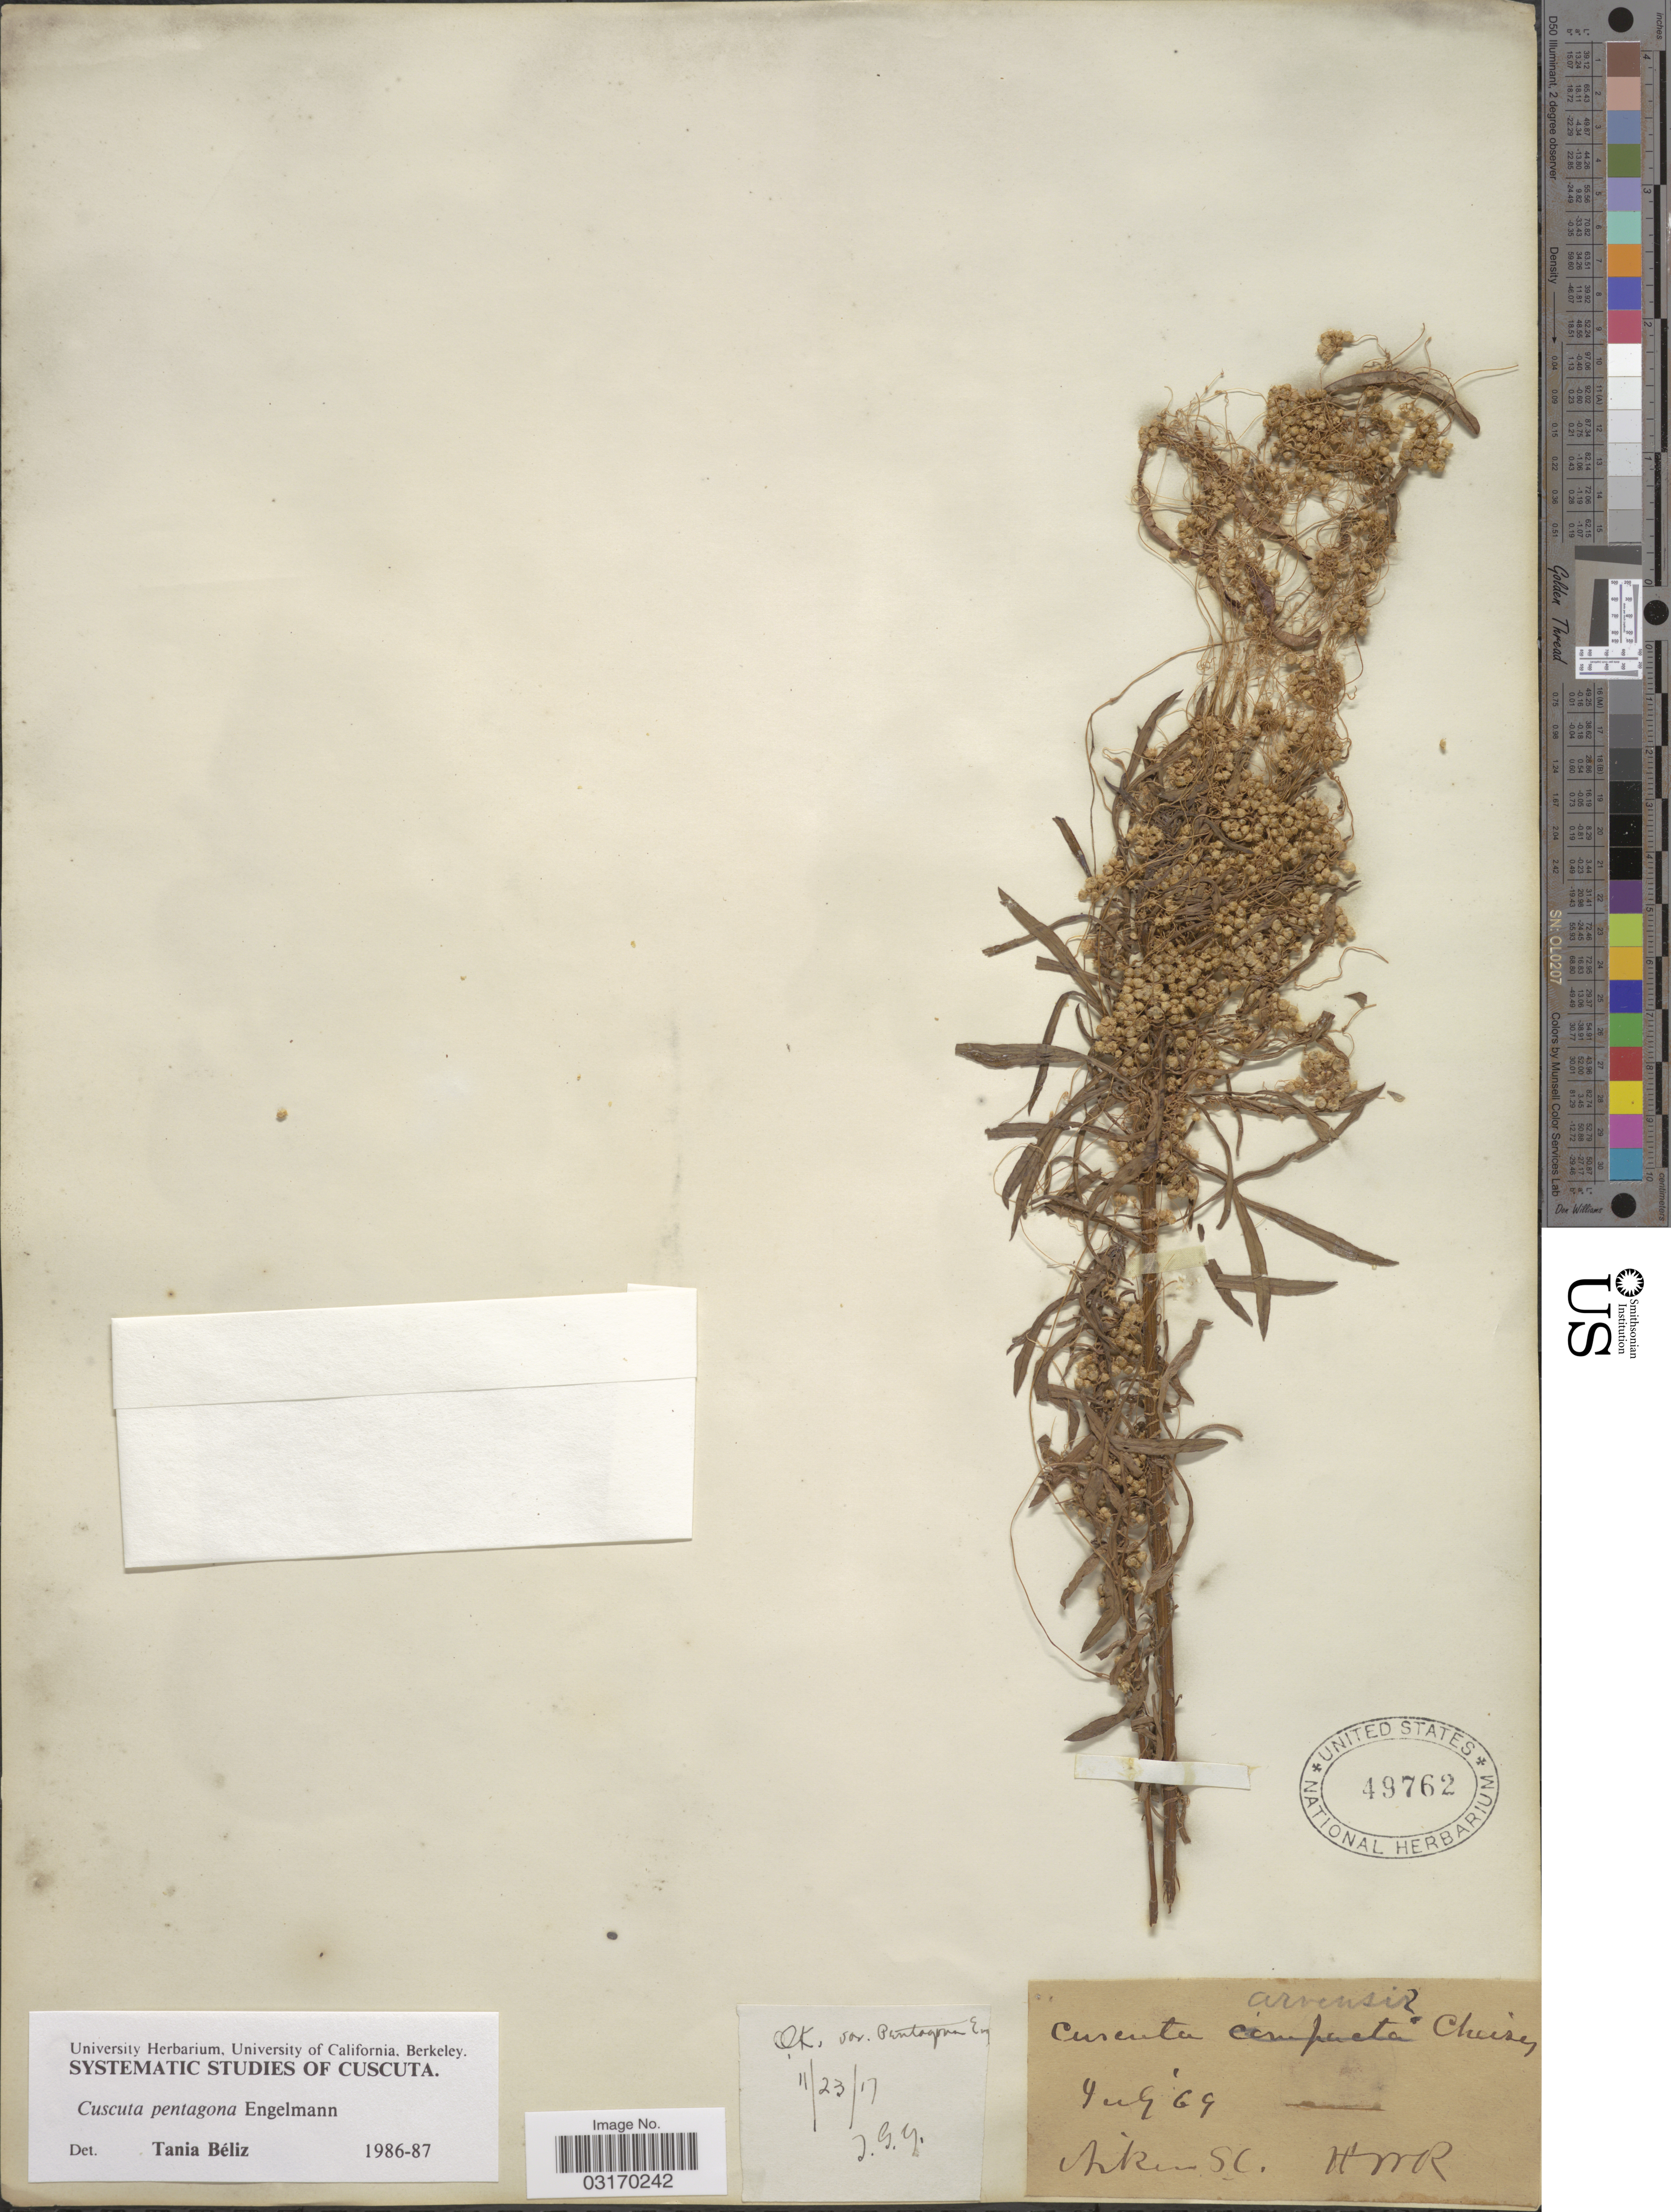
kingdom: Plantae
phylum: Tracheophyta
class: Magnoliopsida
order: Solanales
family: Convolvulaceae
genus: Cuscuta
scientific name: Cuscuta pentagona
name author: Engelm.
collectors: H. W. R.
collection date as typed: Transcribed d/m/y: /7/69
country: United States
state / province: South Carolina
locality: Aiken.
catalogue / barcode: US 49762